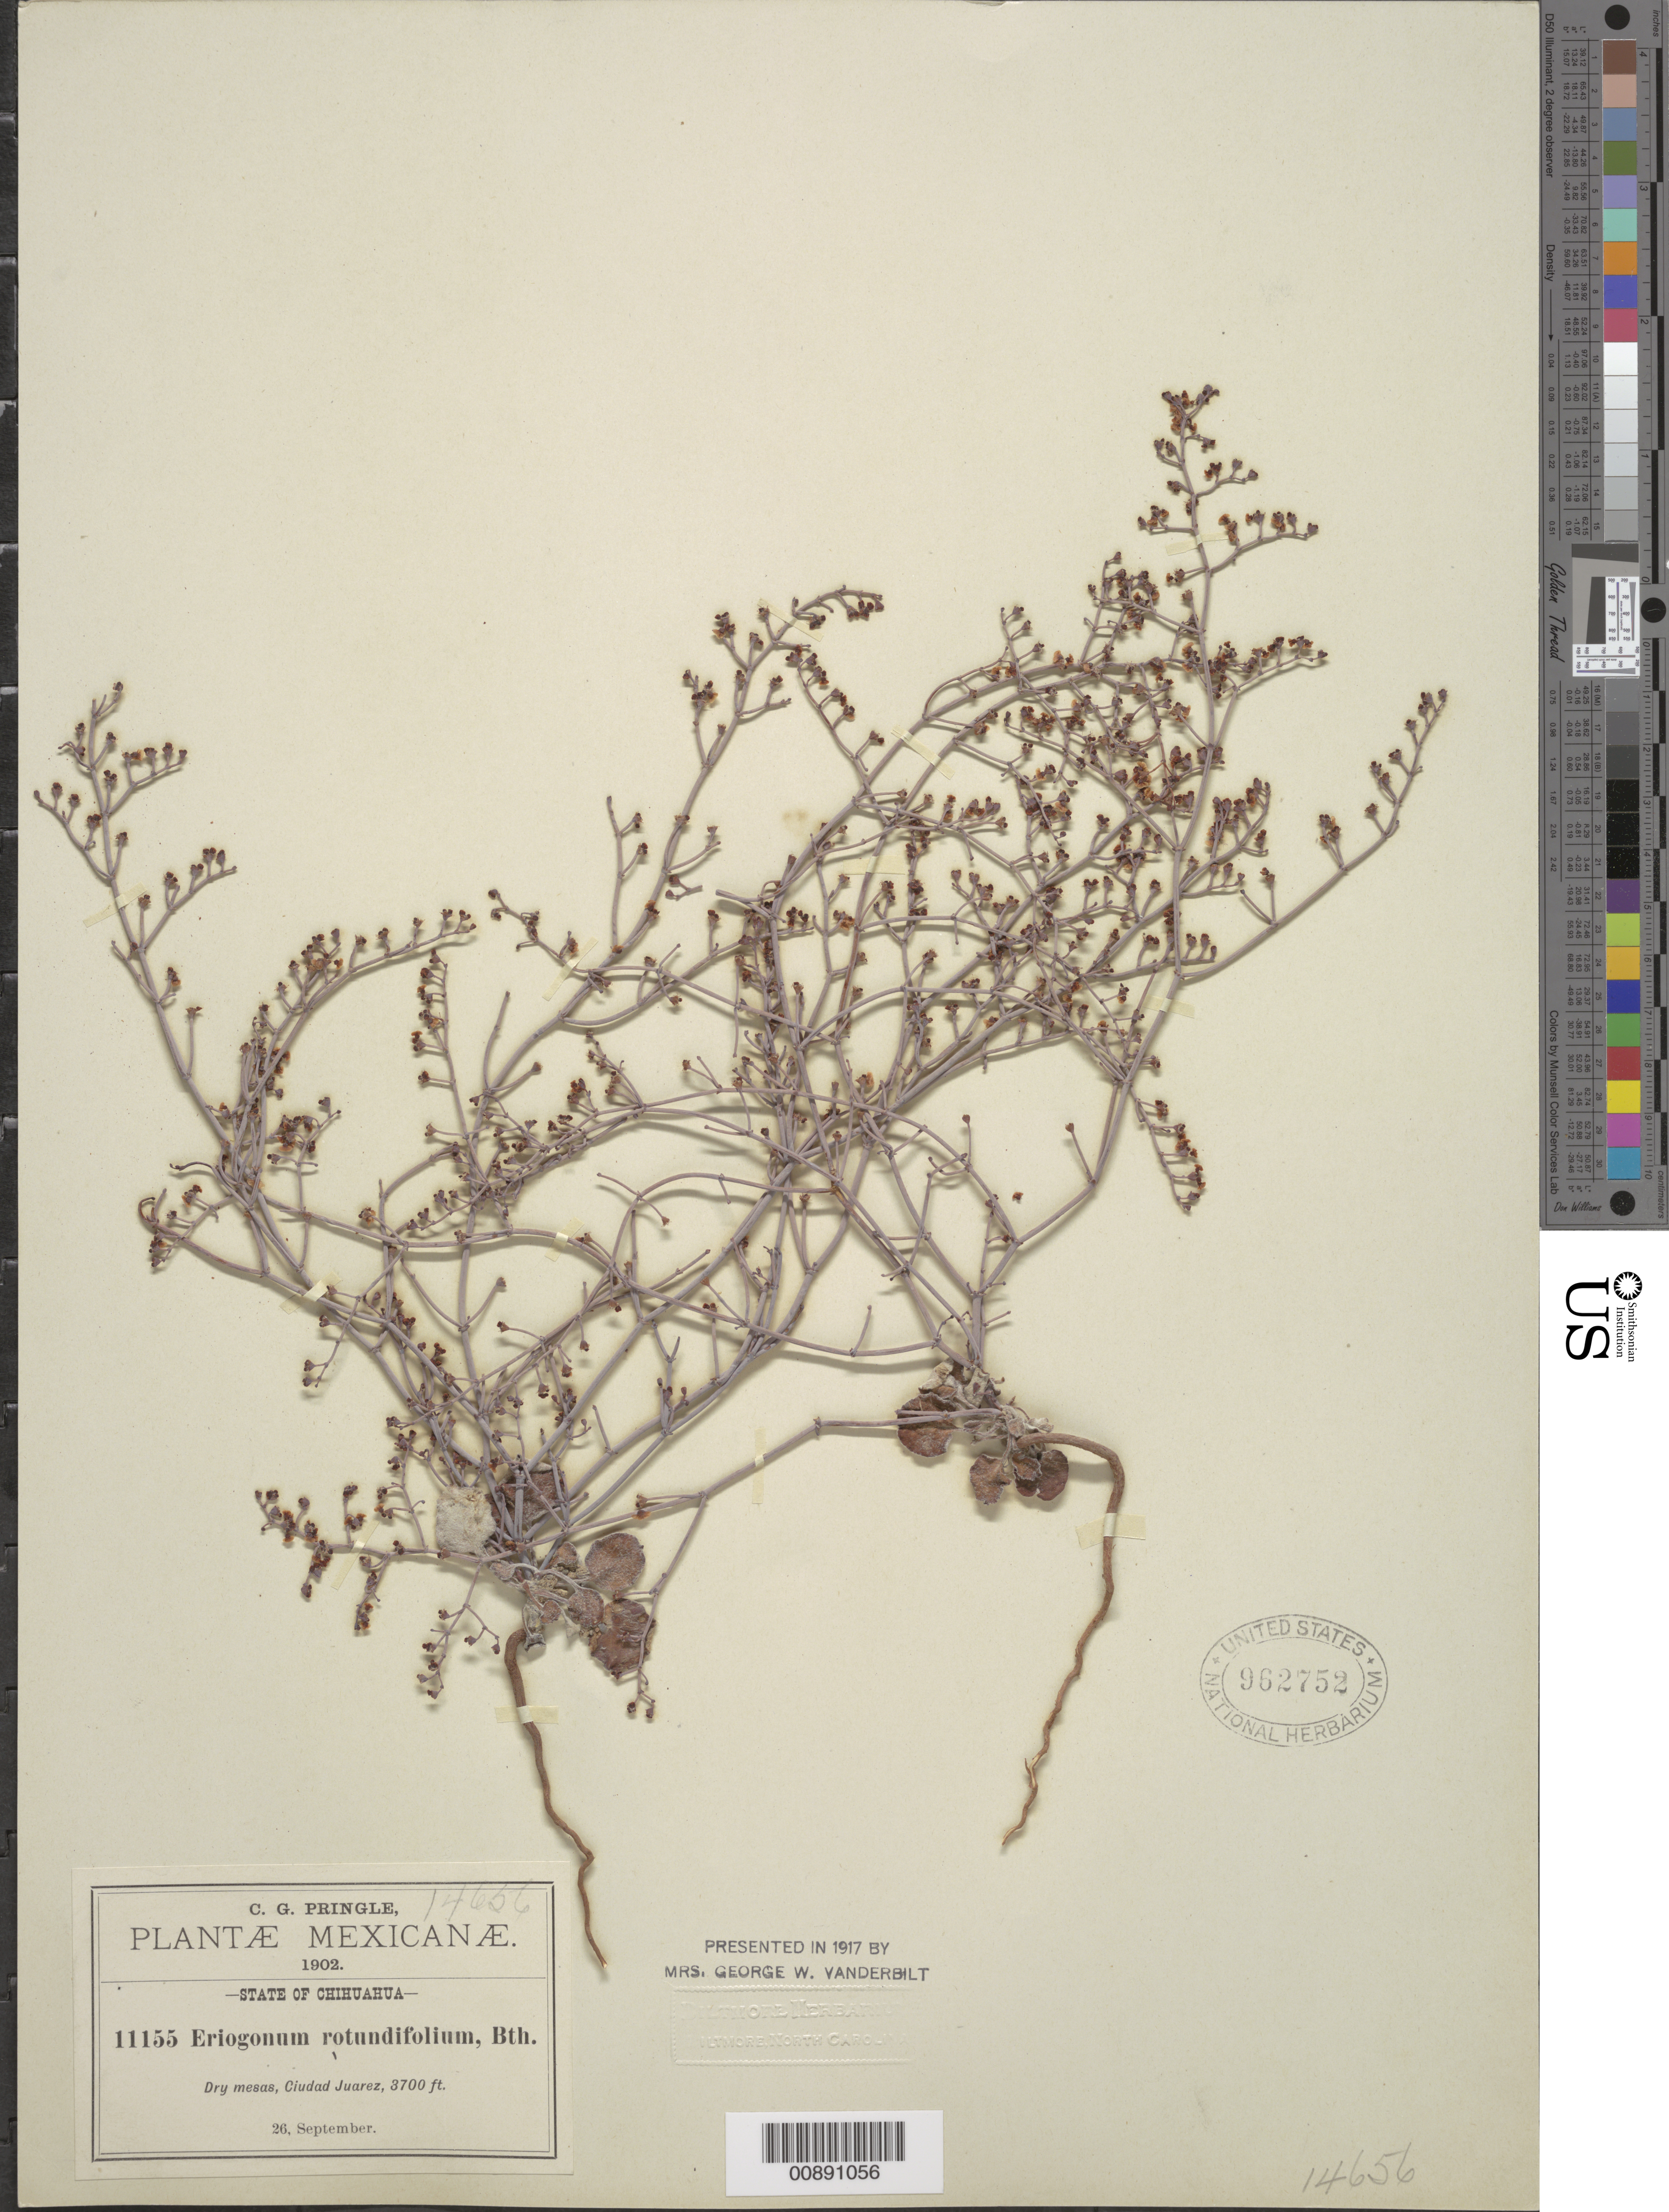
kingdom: Plantae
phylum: Tracheophyta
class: Magnoliopsida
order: Caryophyllales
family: Polygonaceae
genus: Eriogonum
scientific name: Eriogonum rotundifolium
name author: Benth.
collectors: C. G. Pringle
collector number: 11155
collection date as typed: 26 Sep 1902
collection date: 1902-09-26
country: Mexico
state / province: Chihuahua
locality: Ciudad Juárez, Chihuahua.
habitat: Dry mesas.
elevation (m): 1128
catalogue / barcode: US 962752